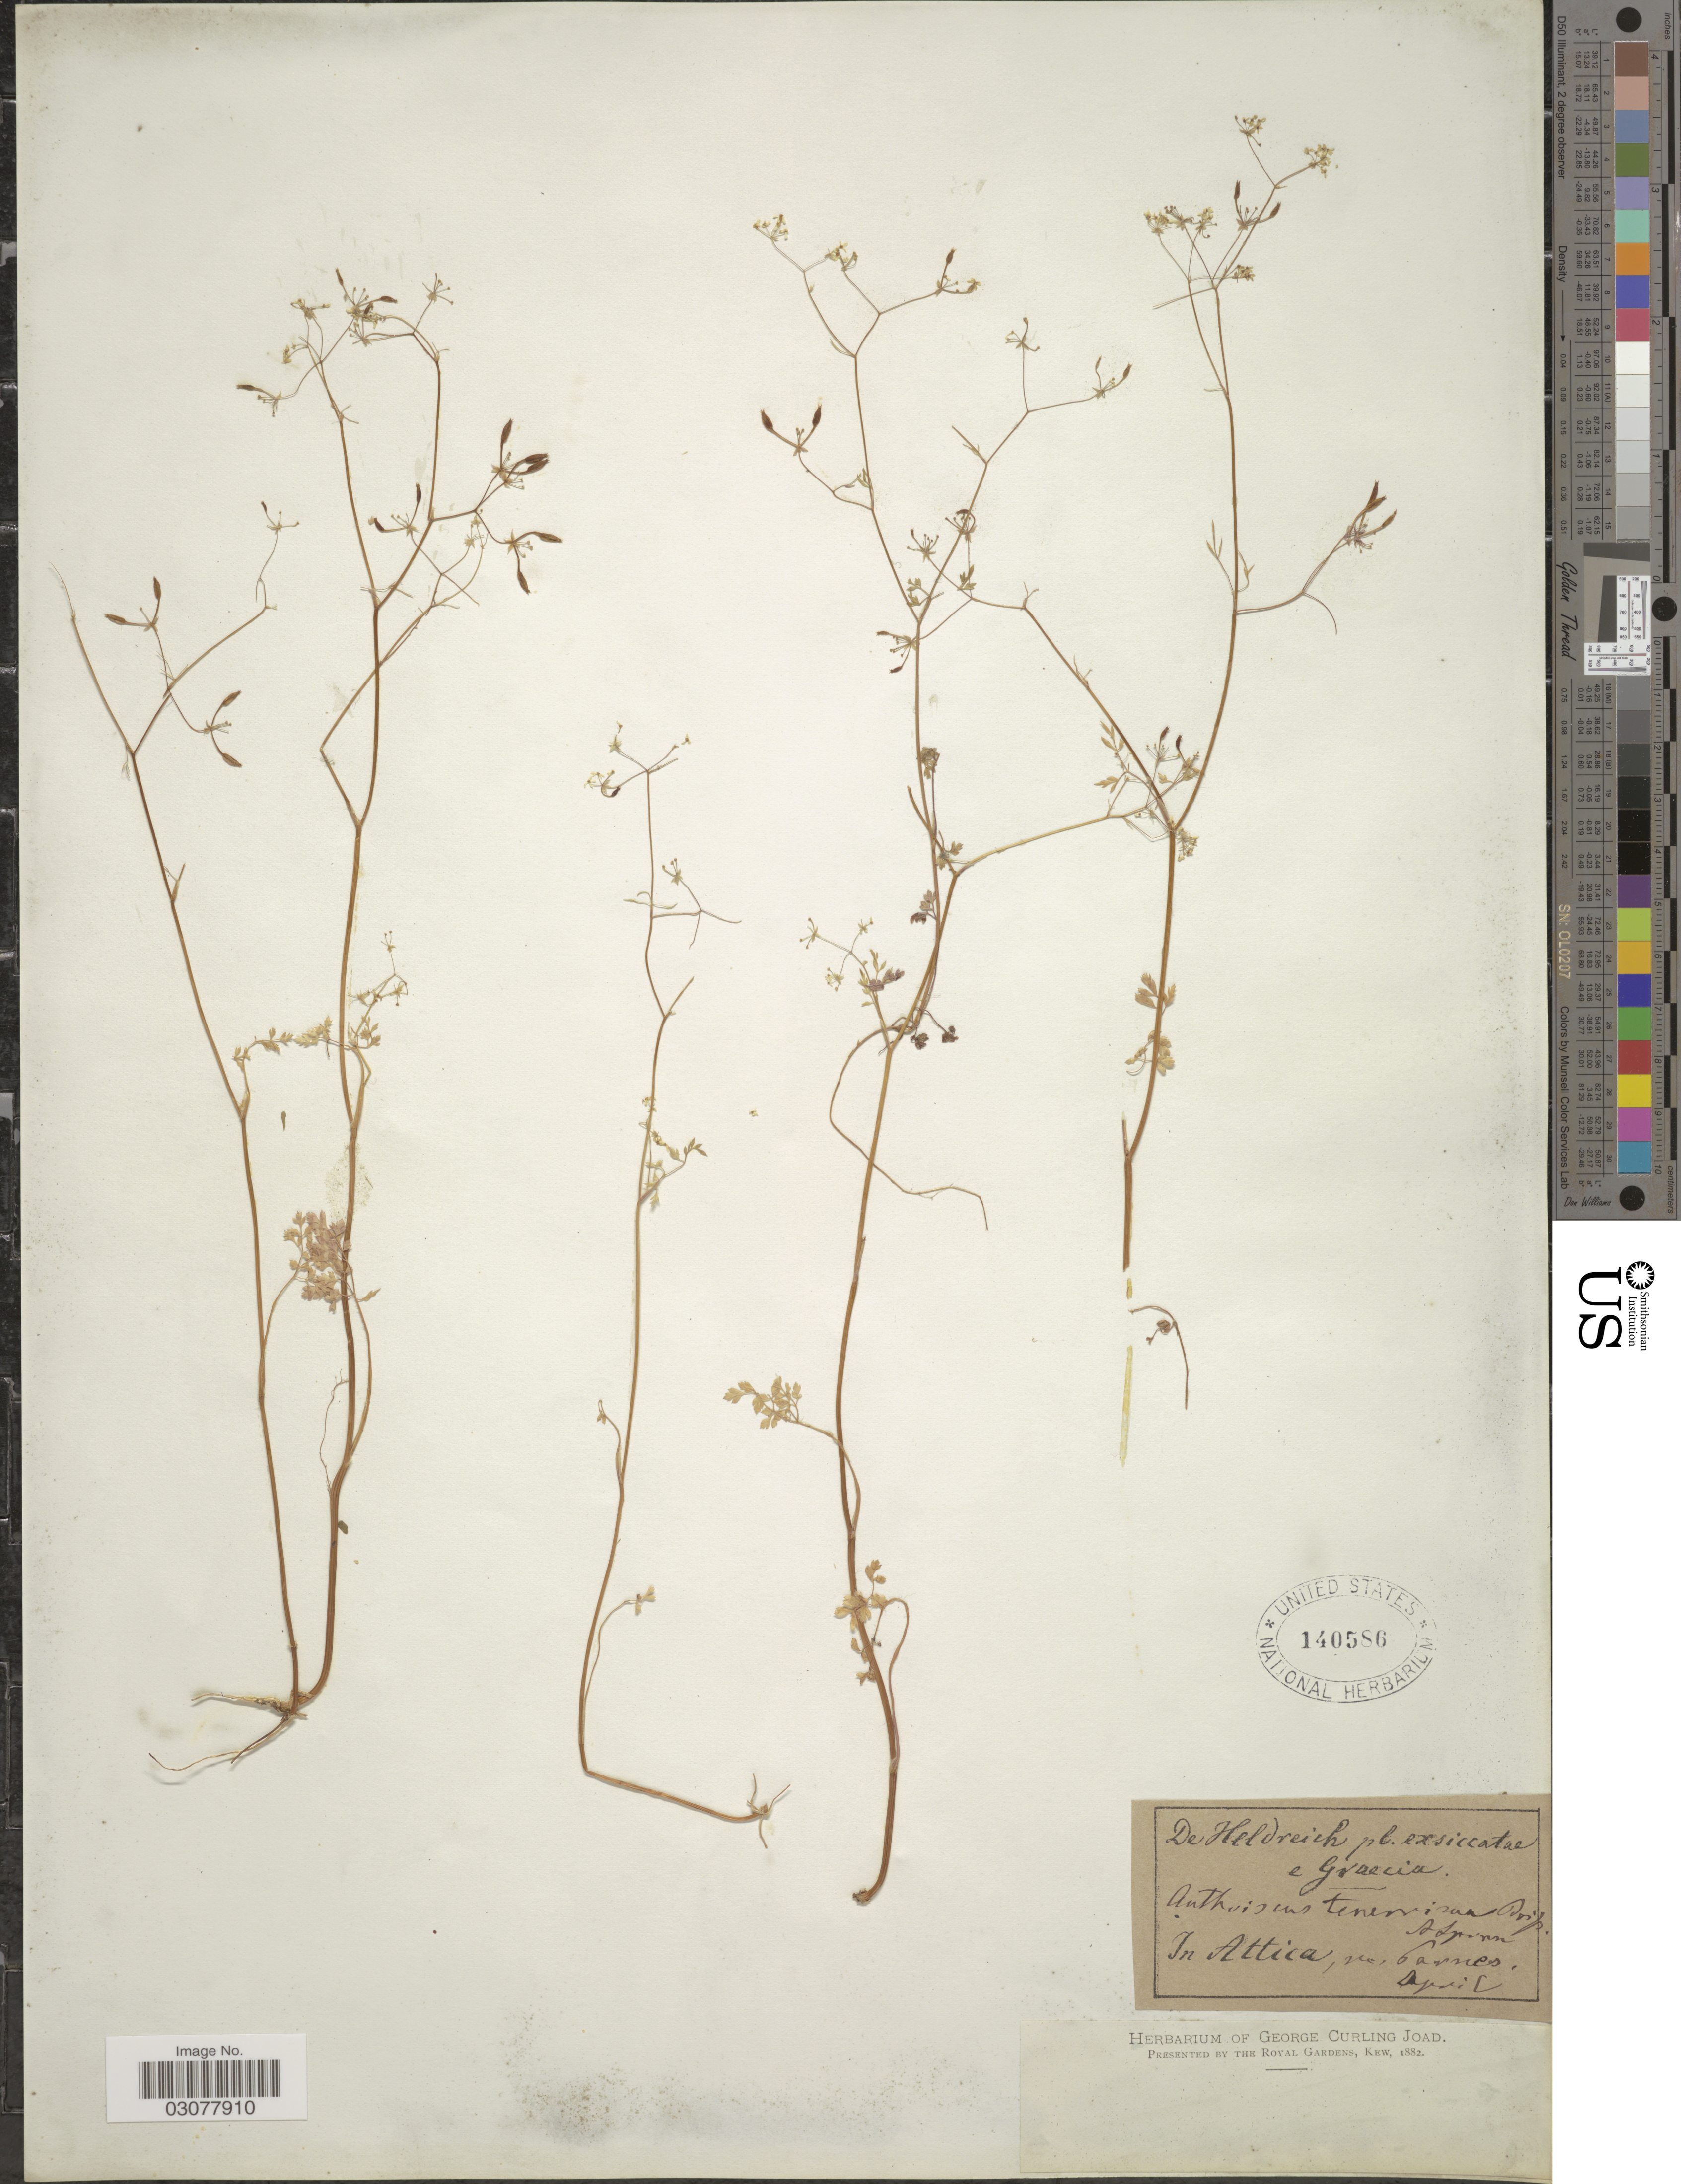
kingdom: Plantae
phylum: Tracheophyta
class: Magnoliopsida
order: Apiales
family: Apiaceae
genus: Anthriscus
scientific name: Anthriscus tenerrimus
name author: Boiss. & Spruner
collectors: -. De Heldreich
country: Greece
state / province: Attica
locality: In Attica, Parnes.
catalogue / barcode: US 140586